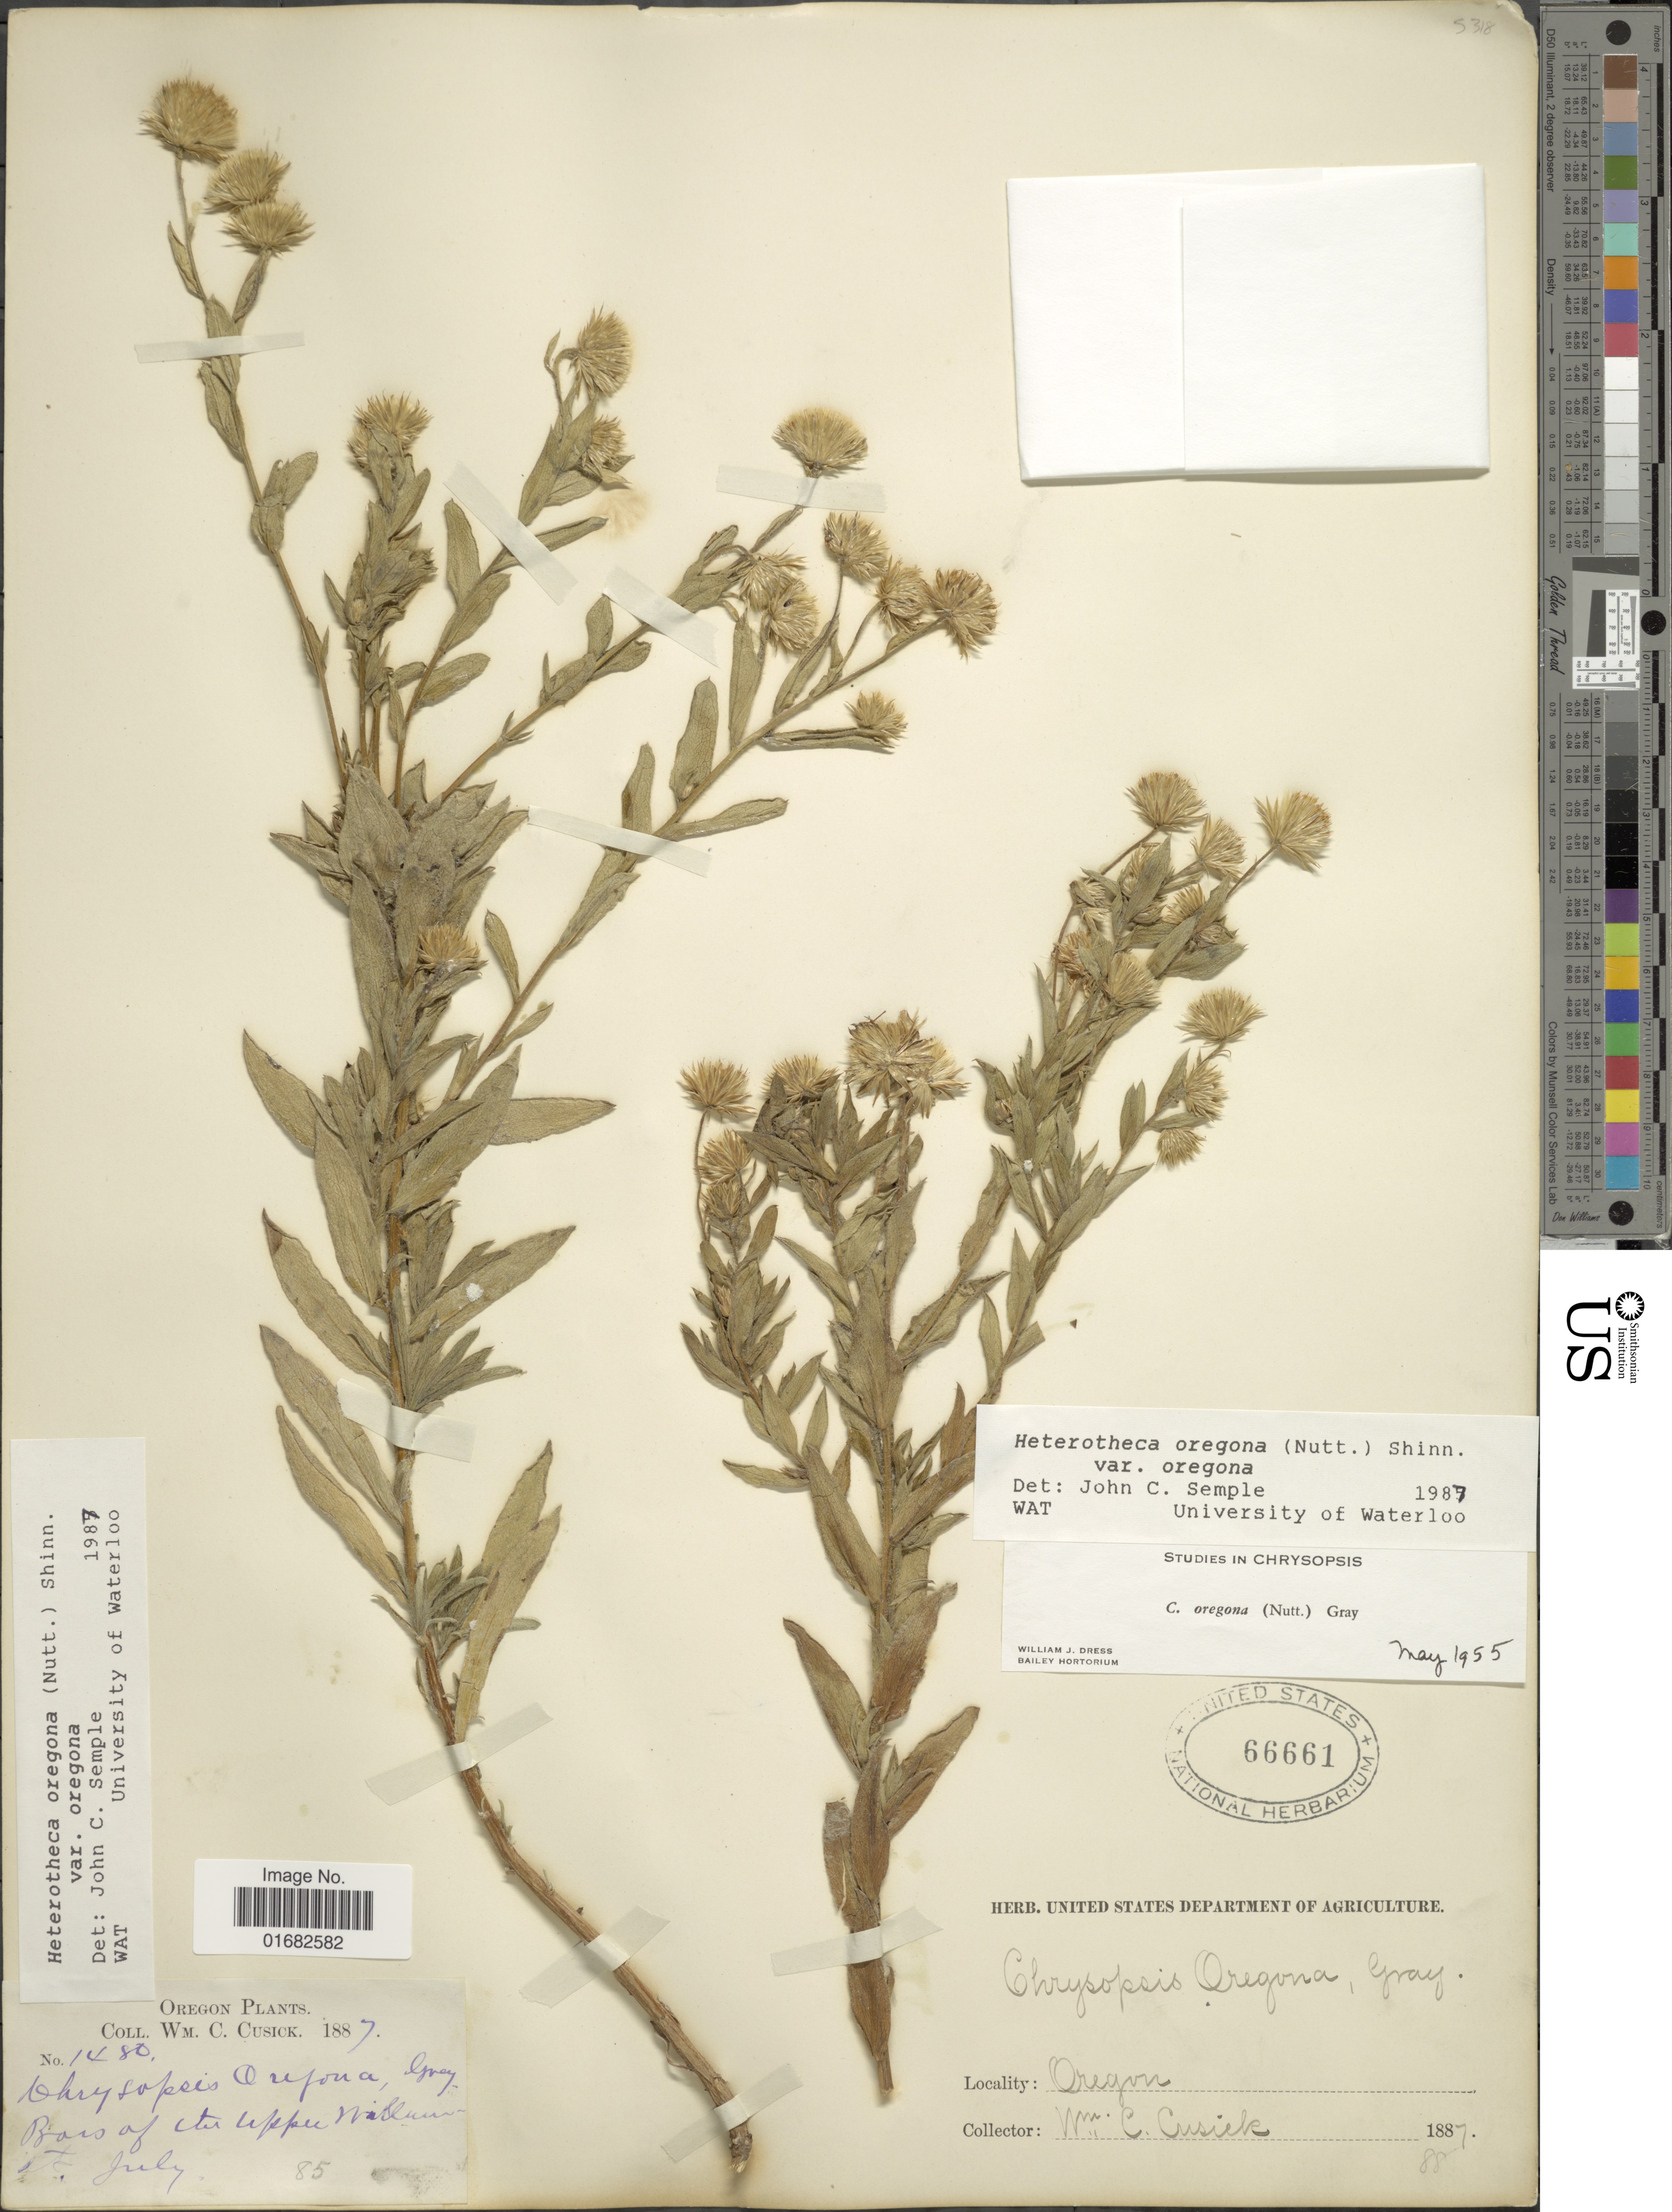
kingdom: Plantae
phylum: Tracheophyta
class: Magnoliopsida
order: Asterales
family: Asteraceae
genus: Heterotheca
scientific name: Heterotheca oregona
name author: (Nutt.) Shinners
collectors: W. C. Cusick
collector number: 1480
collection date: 1887-07-07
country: United States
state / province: Oregon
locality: Bars of the Upper William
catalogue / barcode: US 66661